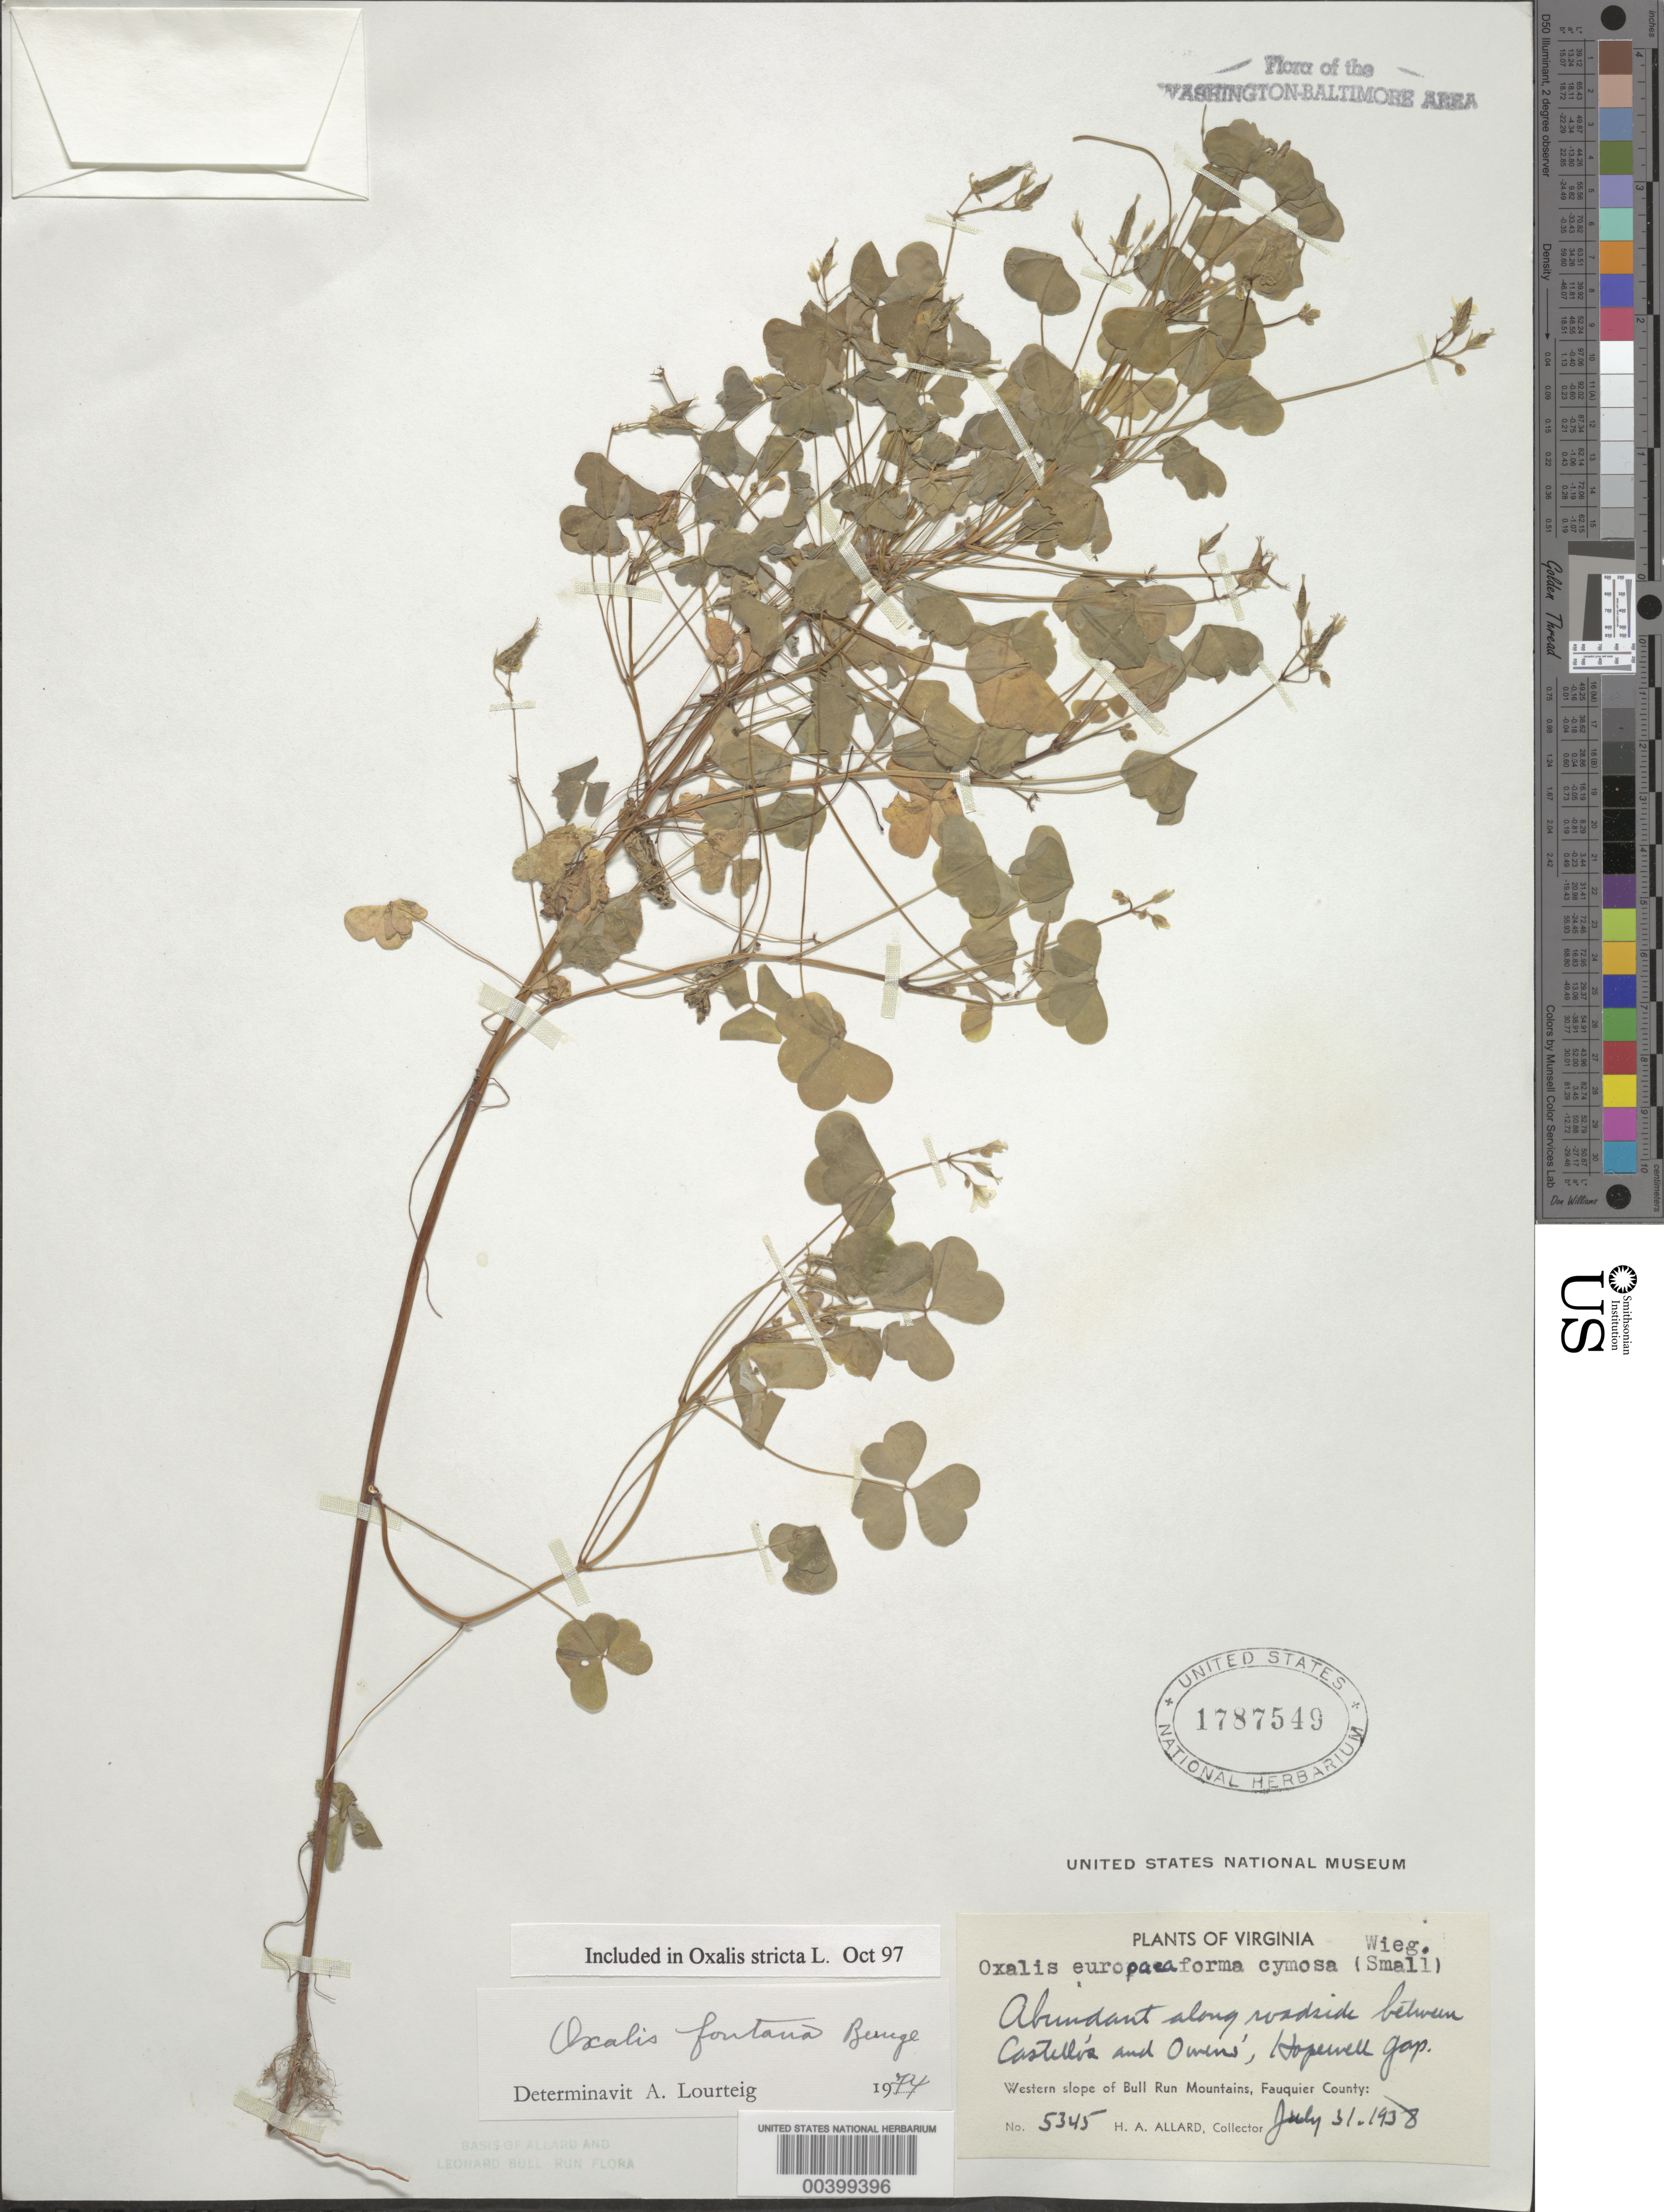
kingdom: Plantae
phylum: Tracheophyta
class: Magnoliopsida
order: Oxalidales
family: Oxalidaceae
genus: Oxalis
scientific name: Oxalis stricta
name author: L.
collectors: H. A. Allard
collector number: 5345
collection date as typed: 31 Jul 1938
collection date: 1938-07-31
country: United States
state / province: Virginia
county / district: Fauquier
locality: Between Castellos and Owens, Hopewell Gap Bull Run Mts.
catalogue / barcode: US 1787549